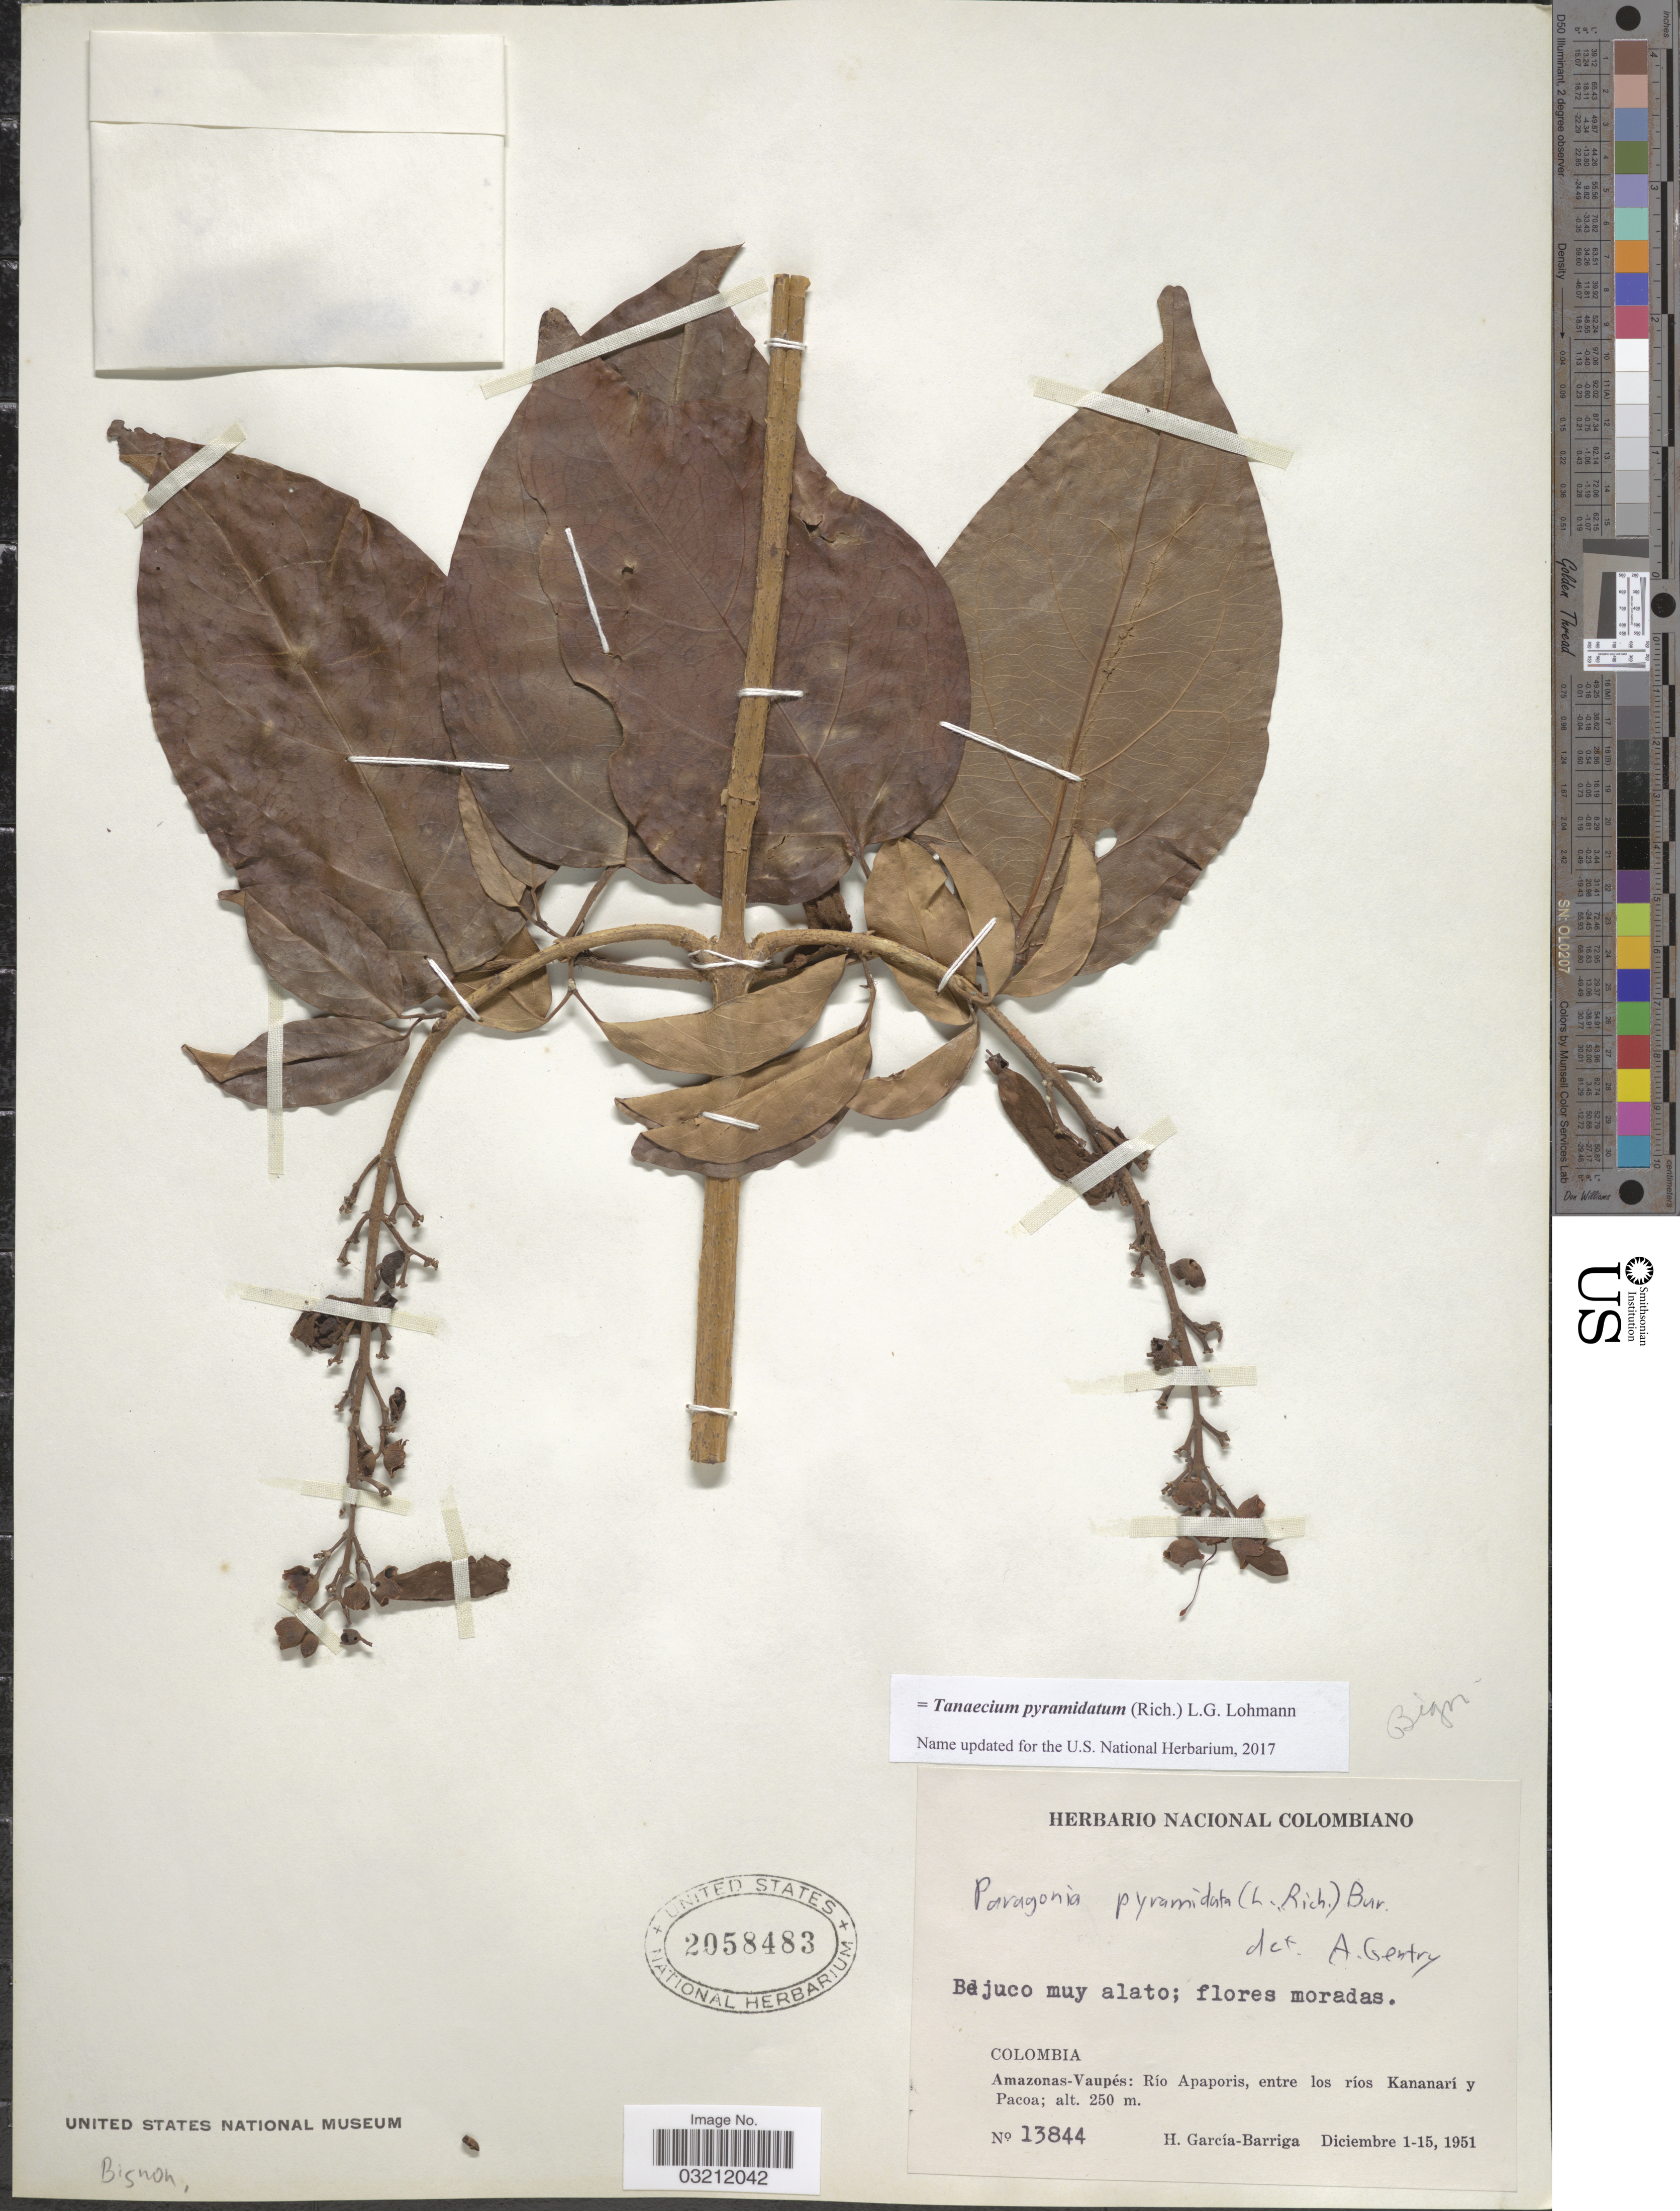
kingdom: Plantae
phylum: Tracheophyta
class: Magnoliopsida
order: Lamiales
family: Bignoniaceae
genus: Tanaecium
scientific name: Tanaecium pyramidatum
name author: (Rich.) L.G. Lohmann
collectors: H. García Barriga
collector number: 13844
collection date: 1951-12-01/1951-12-15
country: Colombia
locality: Amazonas-Vaupés: Río Apaporis, entre los ríos Kananarí y Pacoa.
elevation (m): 250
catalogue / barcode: US 2058483